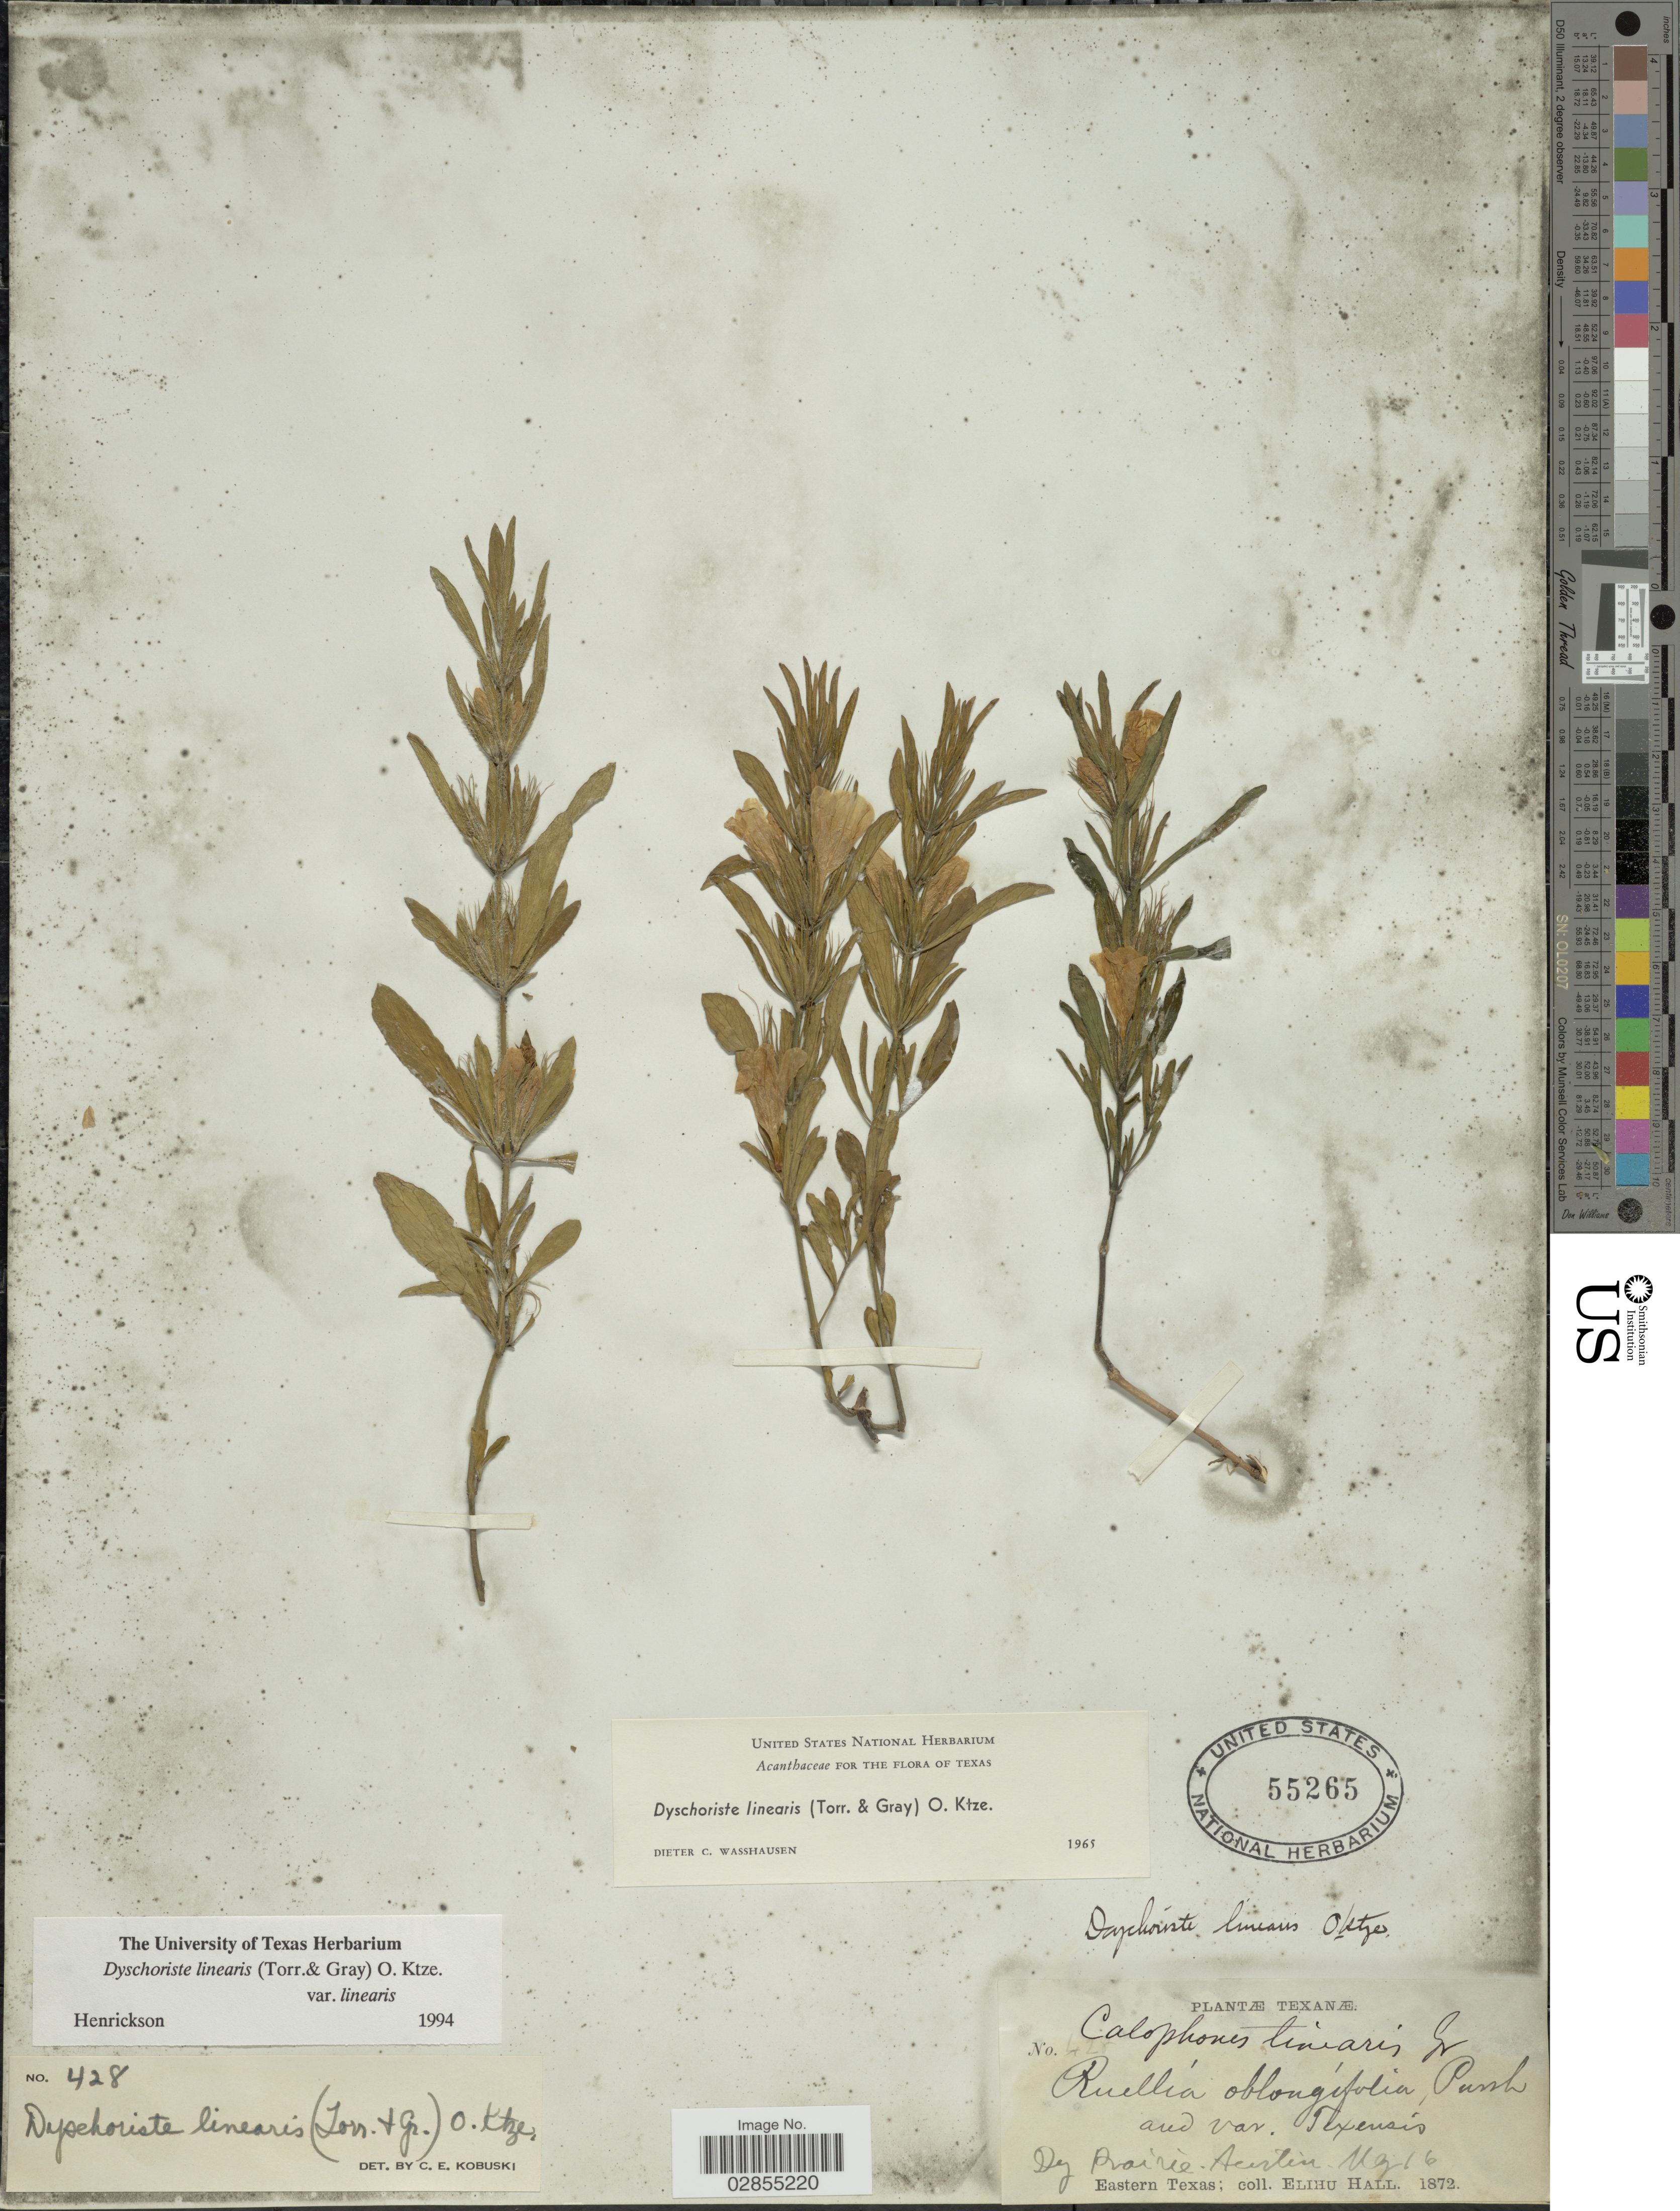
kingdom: Plantae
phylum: Tracheophyta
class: Magnoliopsida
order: Lamiales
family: Acanthaceae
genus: Dyschoriste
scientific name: Dyschoriste linearis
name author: (Torr. & A. Gray) Kuntze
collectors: E. Hall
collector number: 428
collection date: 1872-05-16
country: United States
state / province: Texas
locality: Eastern Texas. Austin.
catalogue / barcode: US 55265